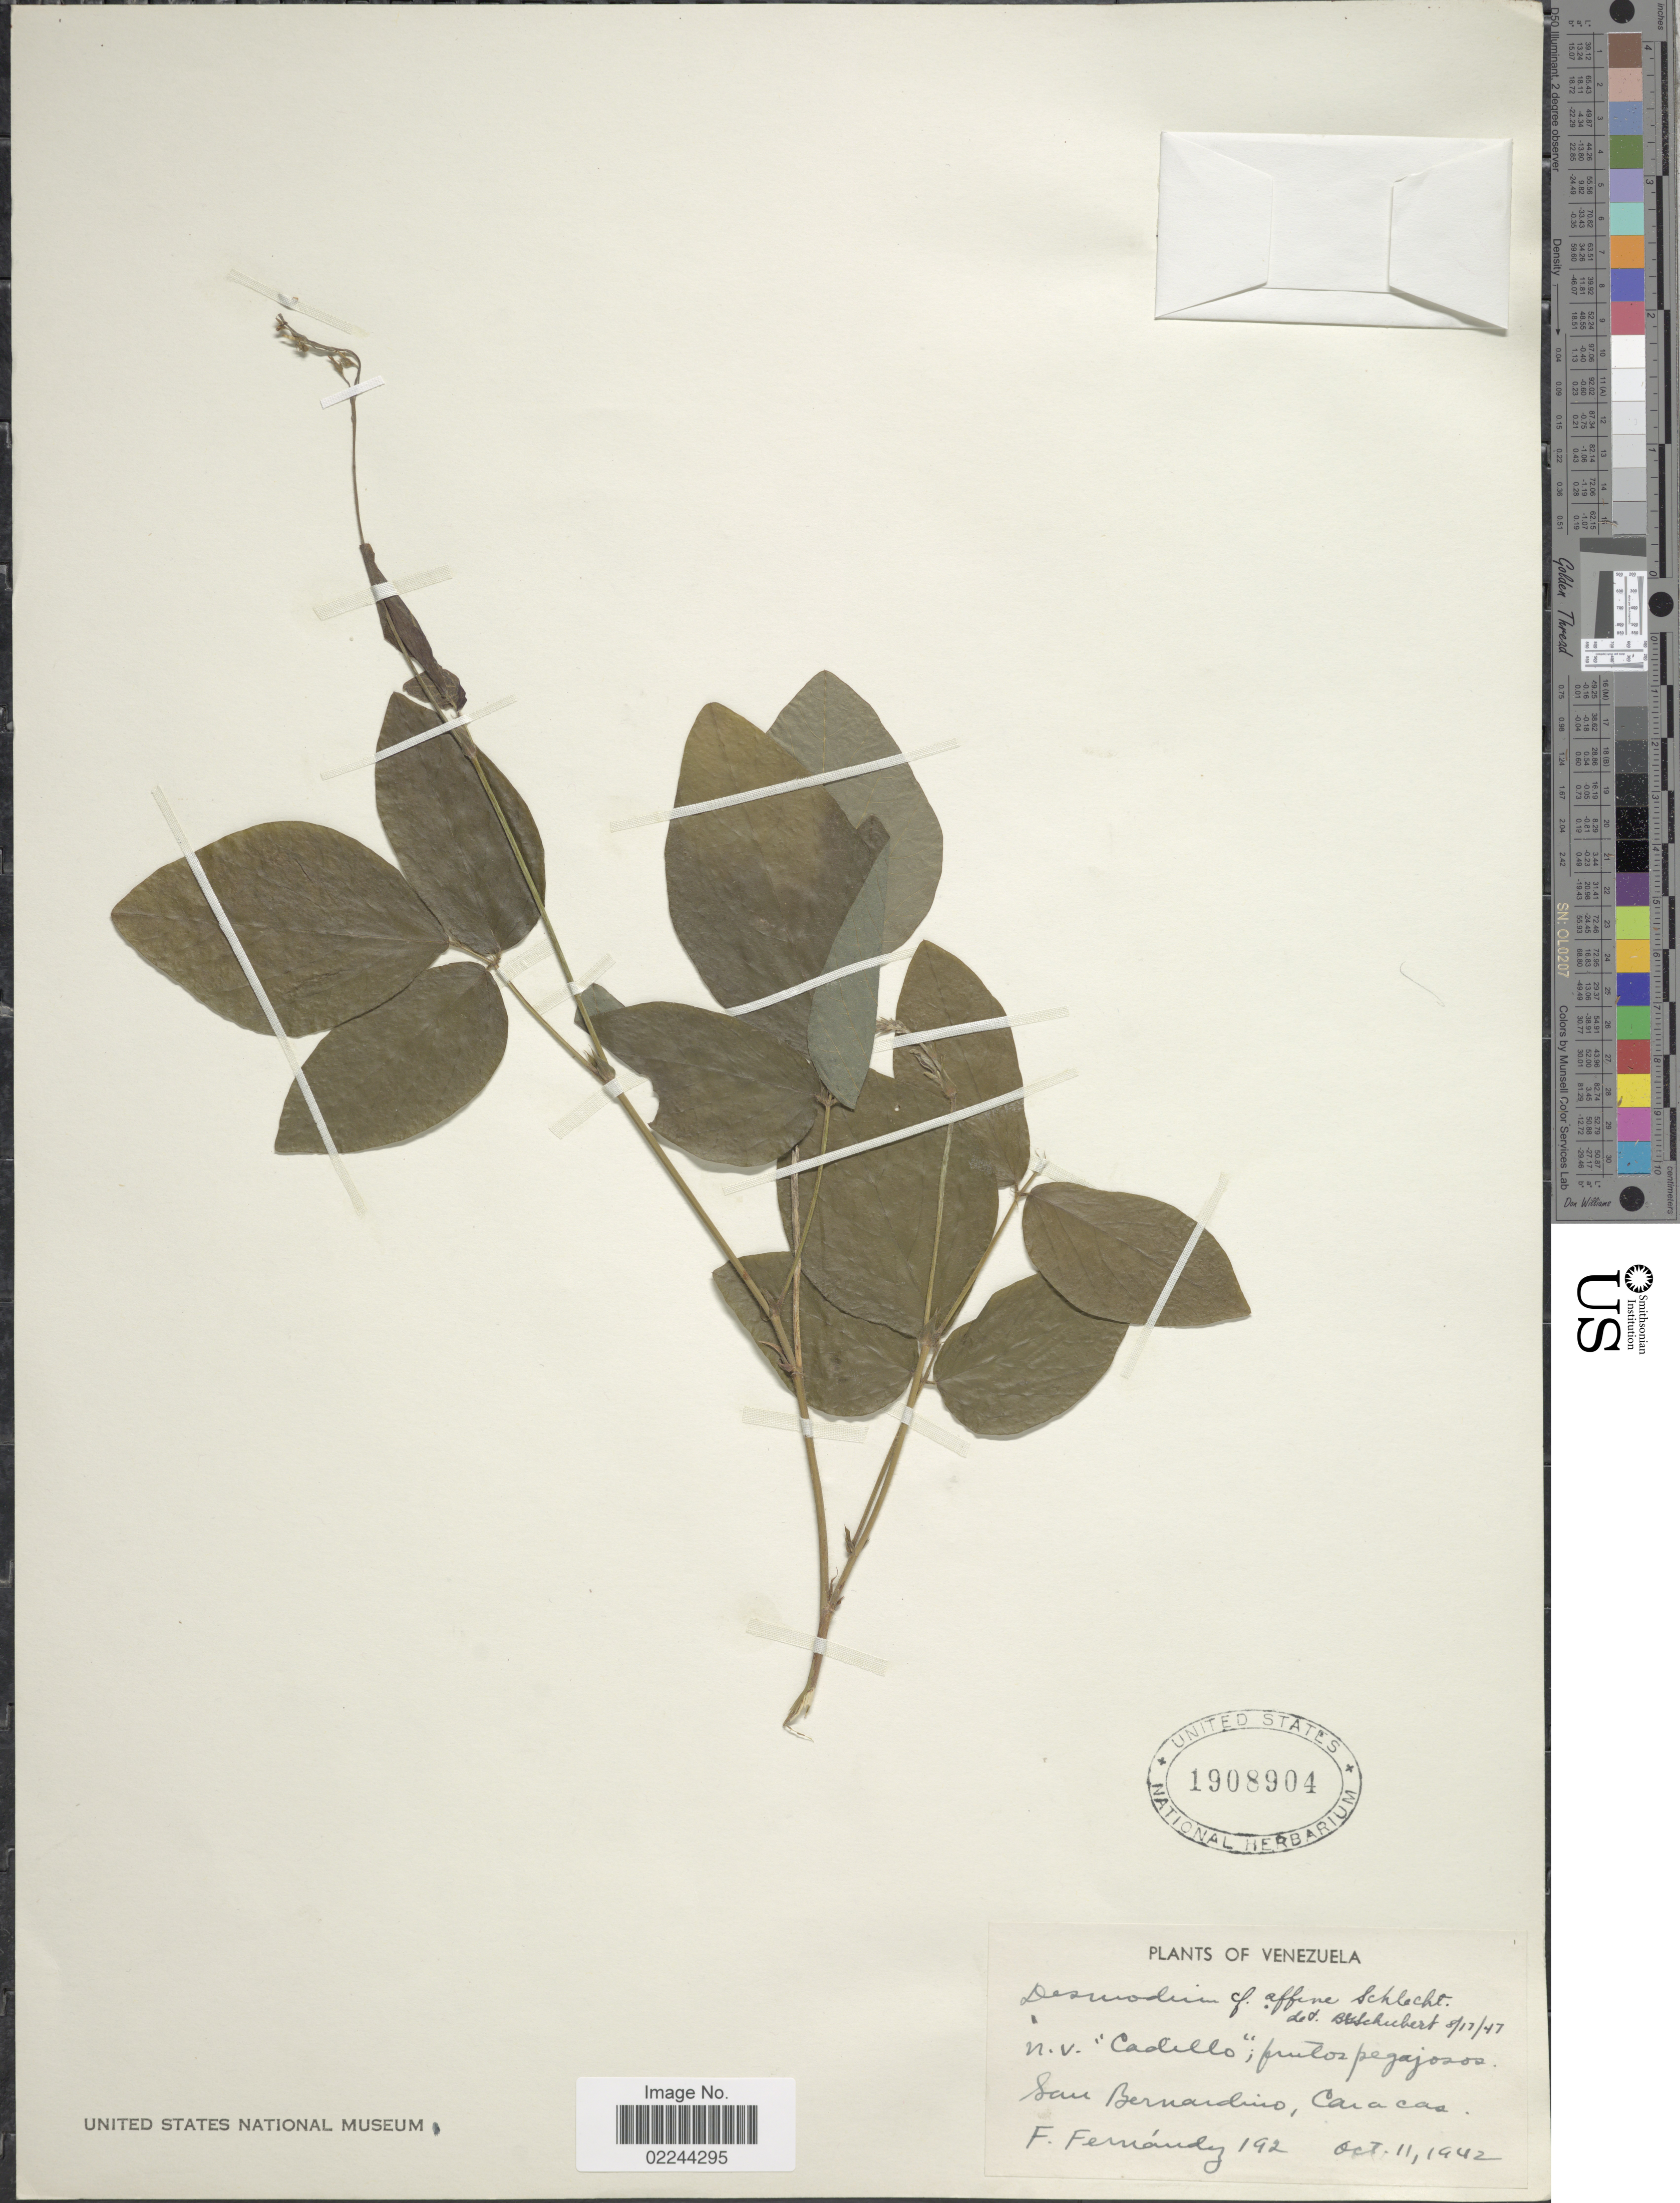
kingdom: Plantae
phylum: Tracheophyta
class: Magnoliopsida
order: Fabales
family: Fabaceae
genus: Desmodium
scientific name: Desmodium affine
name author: Schltdl.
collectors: F. Fernández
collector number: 192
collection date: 1942-10-11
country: Venezuela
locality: San Bernardino, Caracas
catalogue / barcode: US 1908904